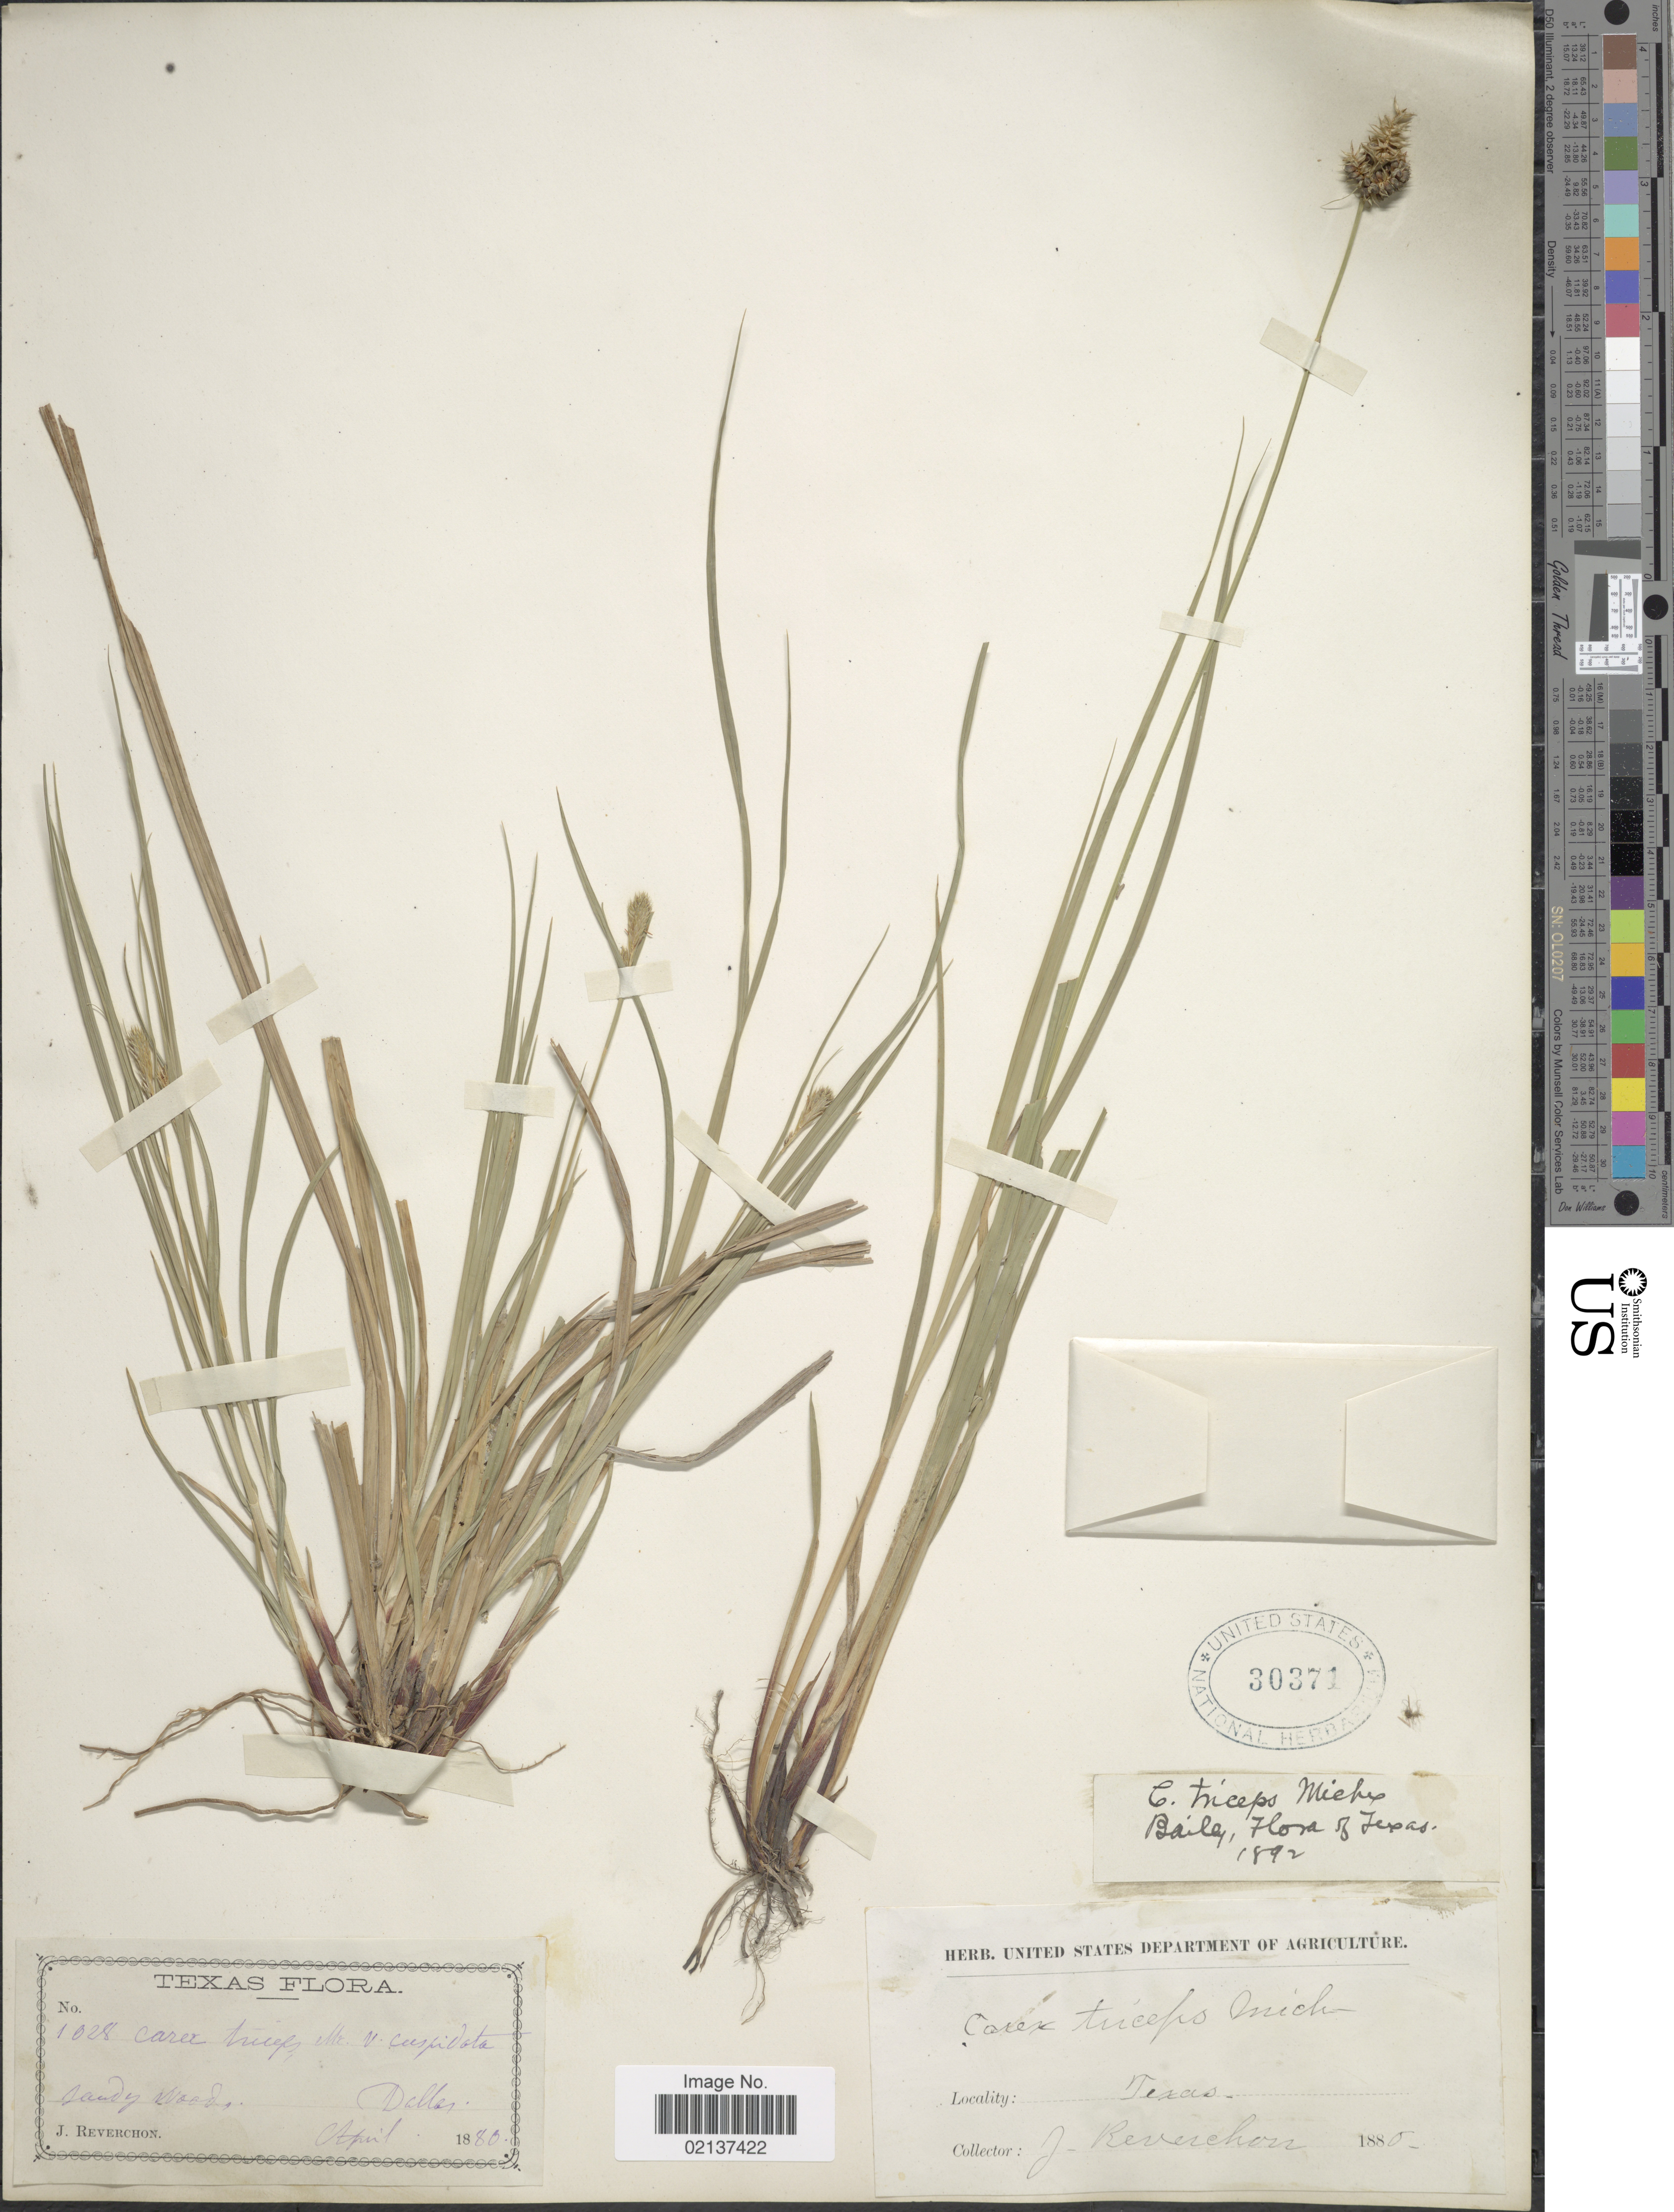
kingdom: Plantae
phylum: Tracheophyta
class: Liliopsida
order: Poales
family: Cyperaceae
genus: Carex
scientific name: Carex hirsutella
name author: Mack.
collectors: J. Reverchon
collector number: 1028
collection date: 1880-04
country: United States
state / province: Texas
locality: Dallas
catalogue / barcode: US 30371